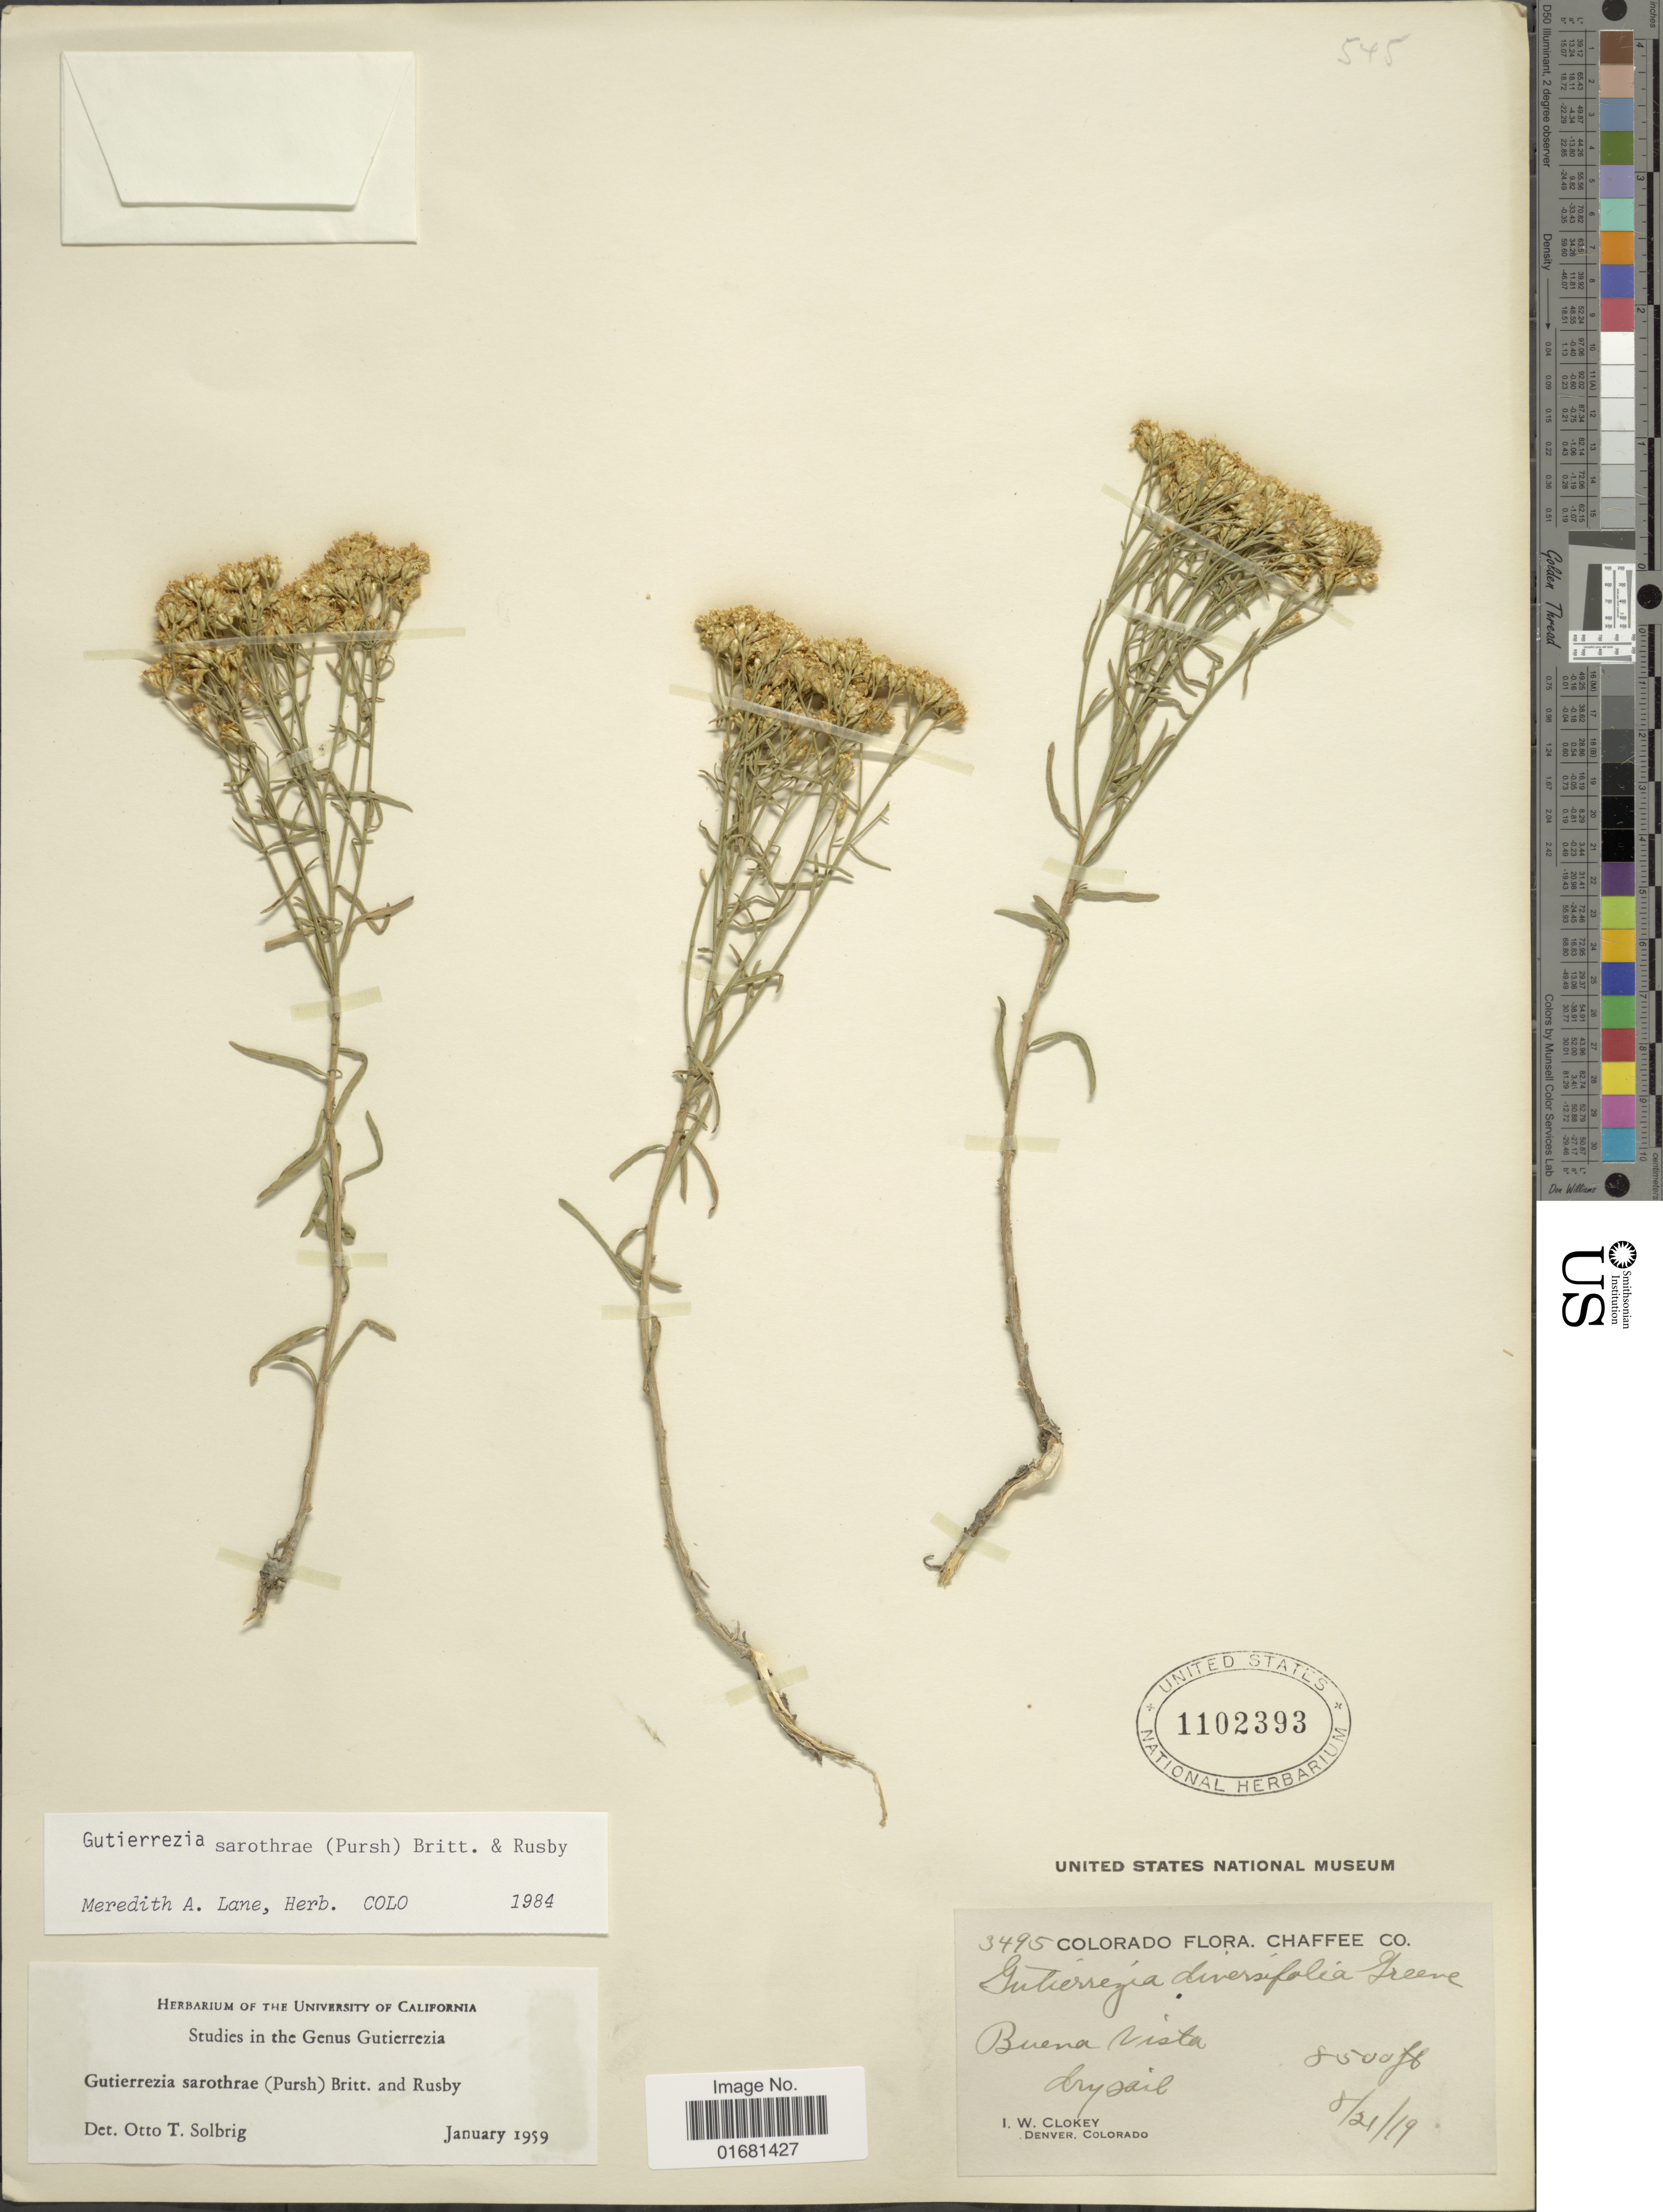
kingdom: Plantae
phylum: Tracheophyta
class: Magnoliopsida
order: Asterales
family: Asteraceae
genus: Gutierrezia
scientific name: Gutierrezia sarothrae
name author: (Pursh) Britton & Rusby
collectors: I. W. Clokey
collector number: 3495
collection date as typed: Transcribed d/m/y: 21/8/19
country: United States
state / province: Colorado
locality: Buena Vista. Colorado. Chaffe Co.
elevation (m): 2591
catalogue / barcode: US 1102393